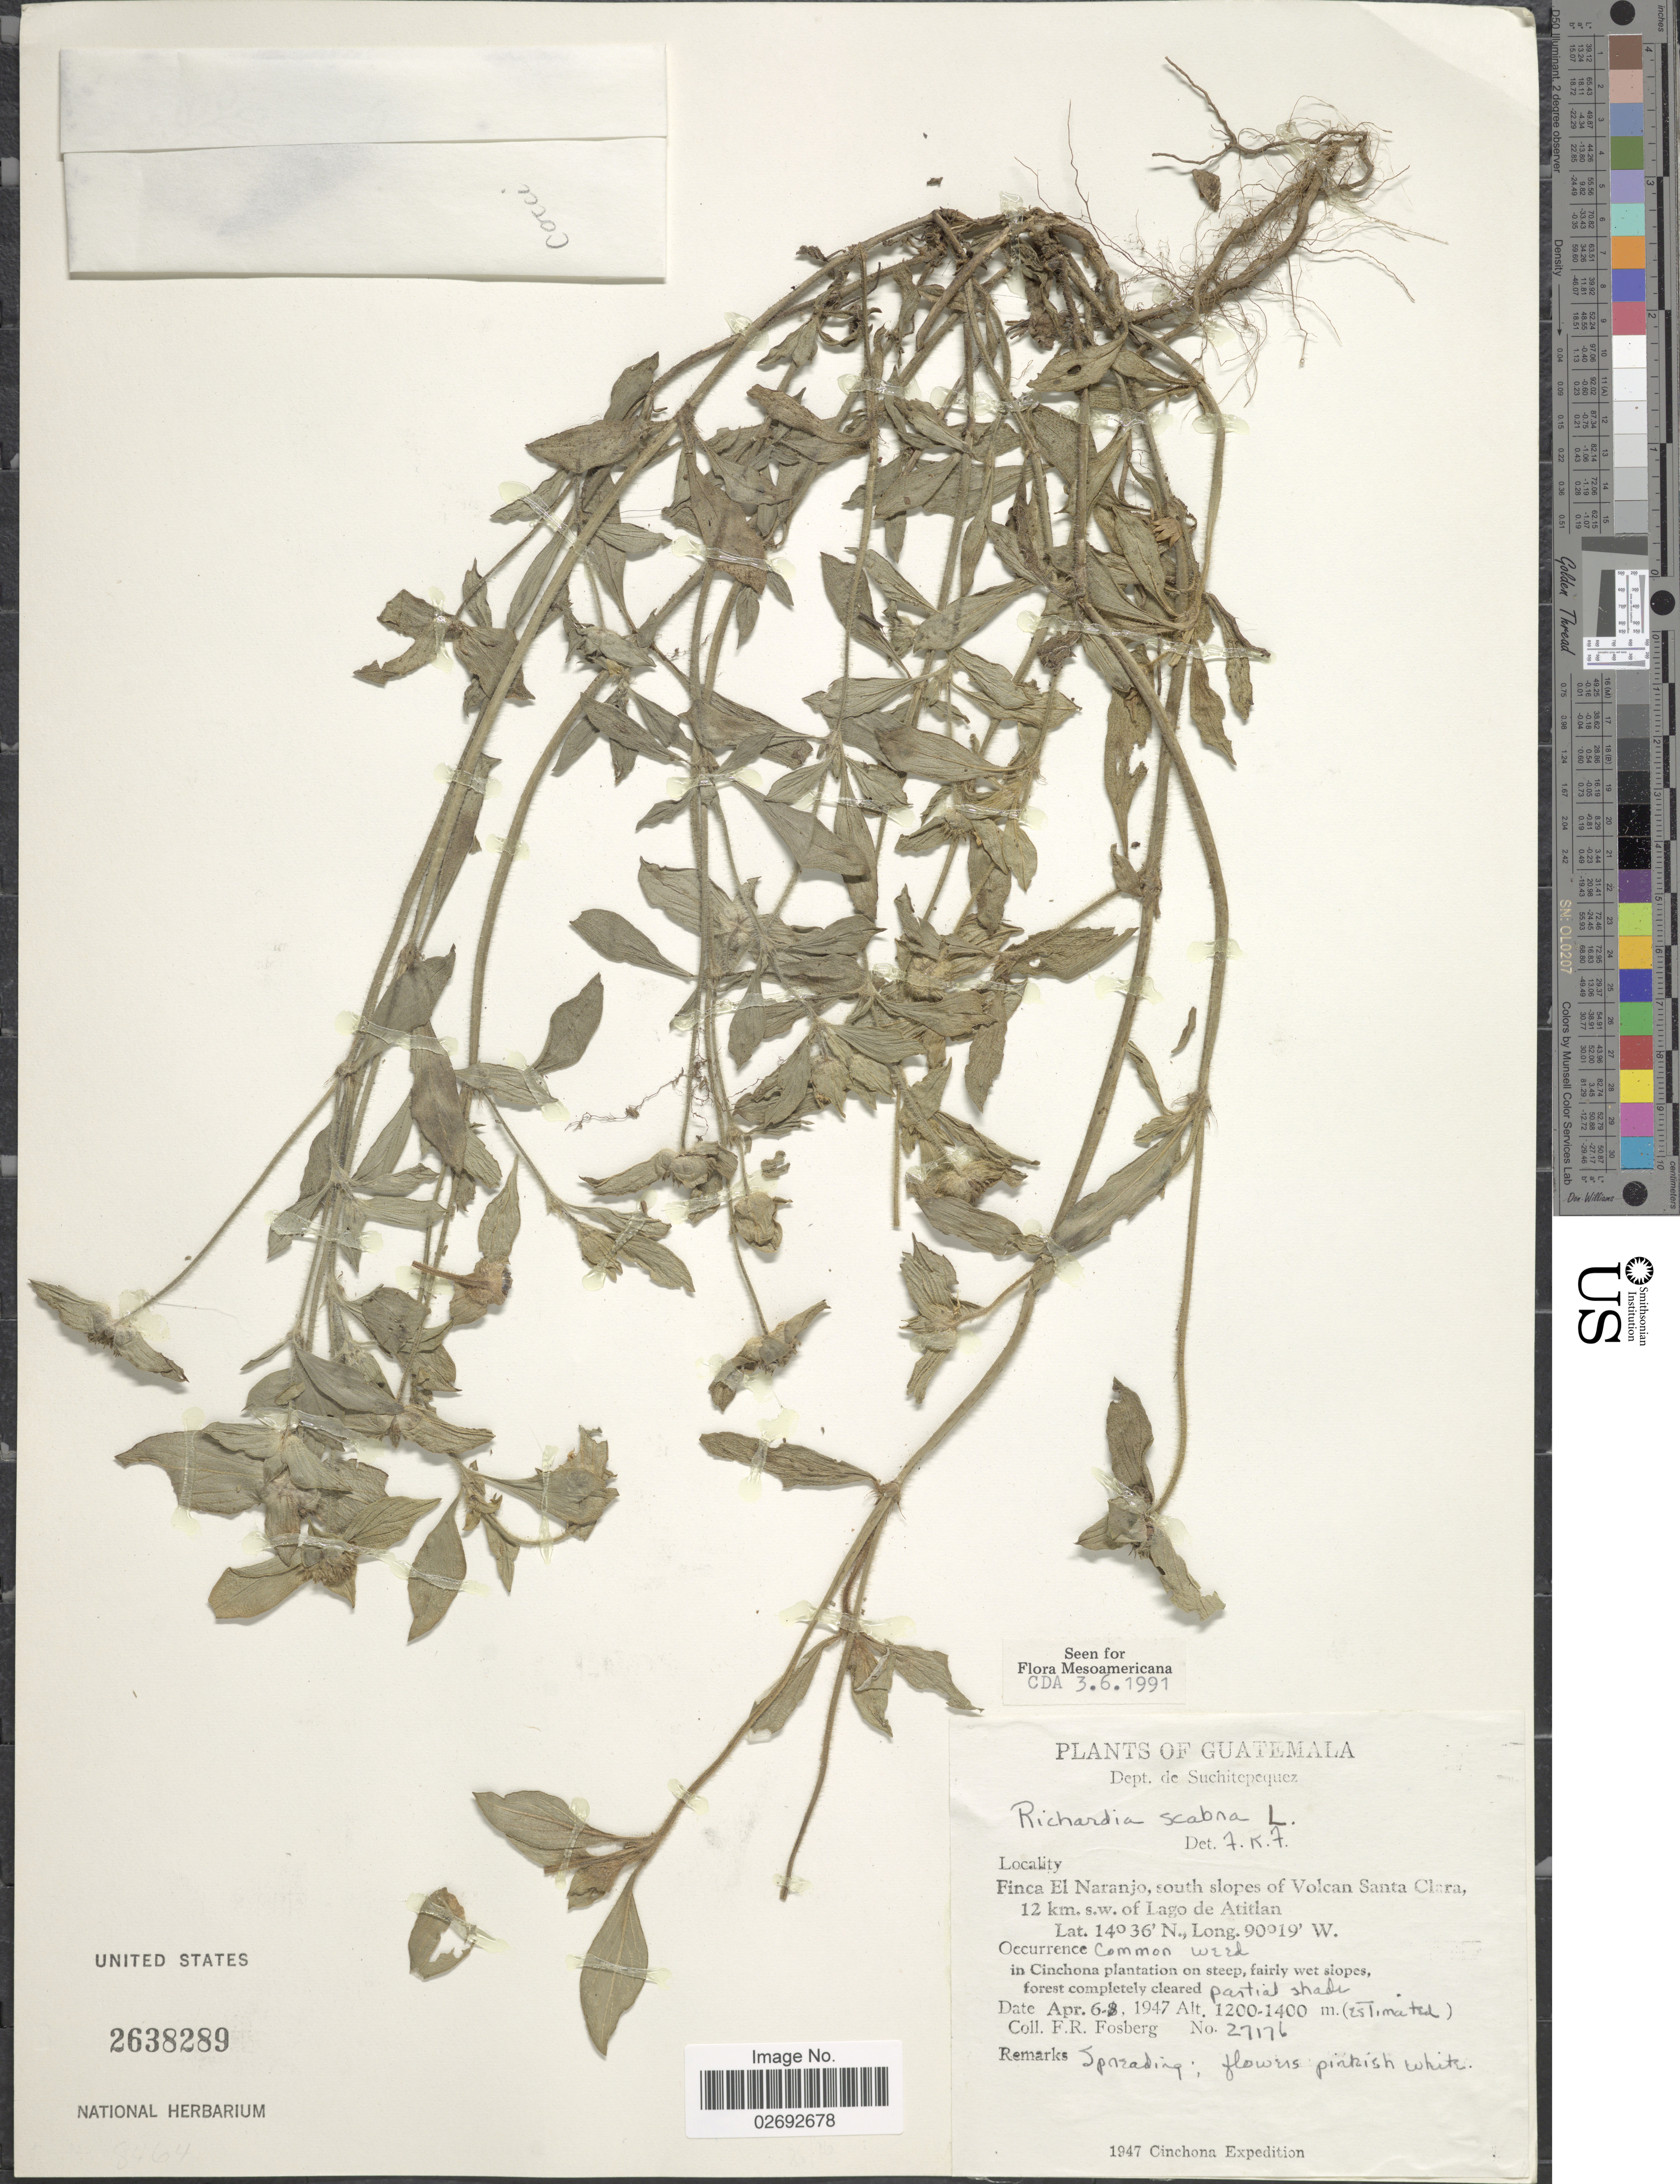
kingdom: Plantae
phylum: Tracheophyta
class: Magnoliopsida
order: Gentianales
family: Rubiaceae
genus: Richardia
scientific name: Richardia scabra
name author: L.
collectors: F. R. Fosberg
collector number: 27176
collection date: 1947-04-06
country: Guatemala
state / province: Suchitepéquez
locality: Finca El Naranjo, south slopes of Volcan Santa Clara, 12 km s.w. of Lago de Atitlan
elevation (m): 1200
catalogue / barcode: US 2638289